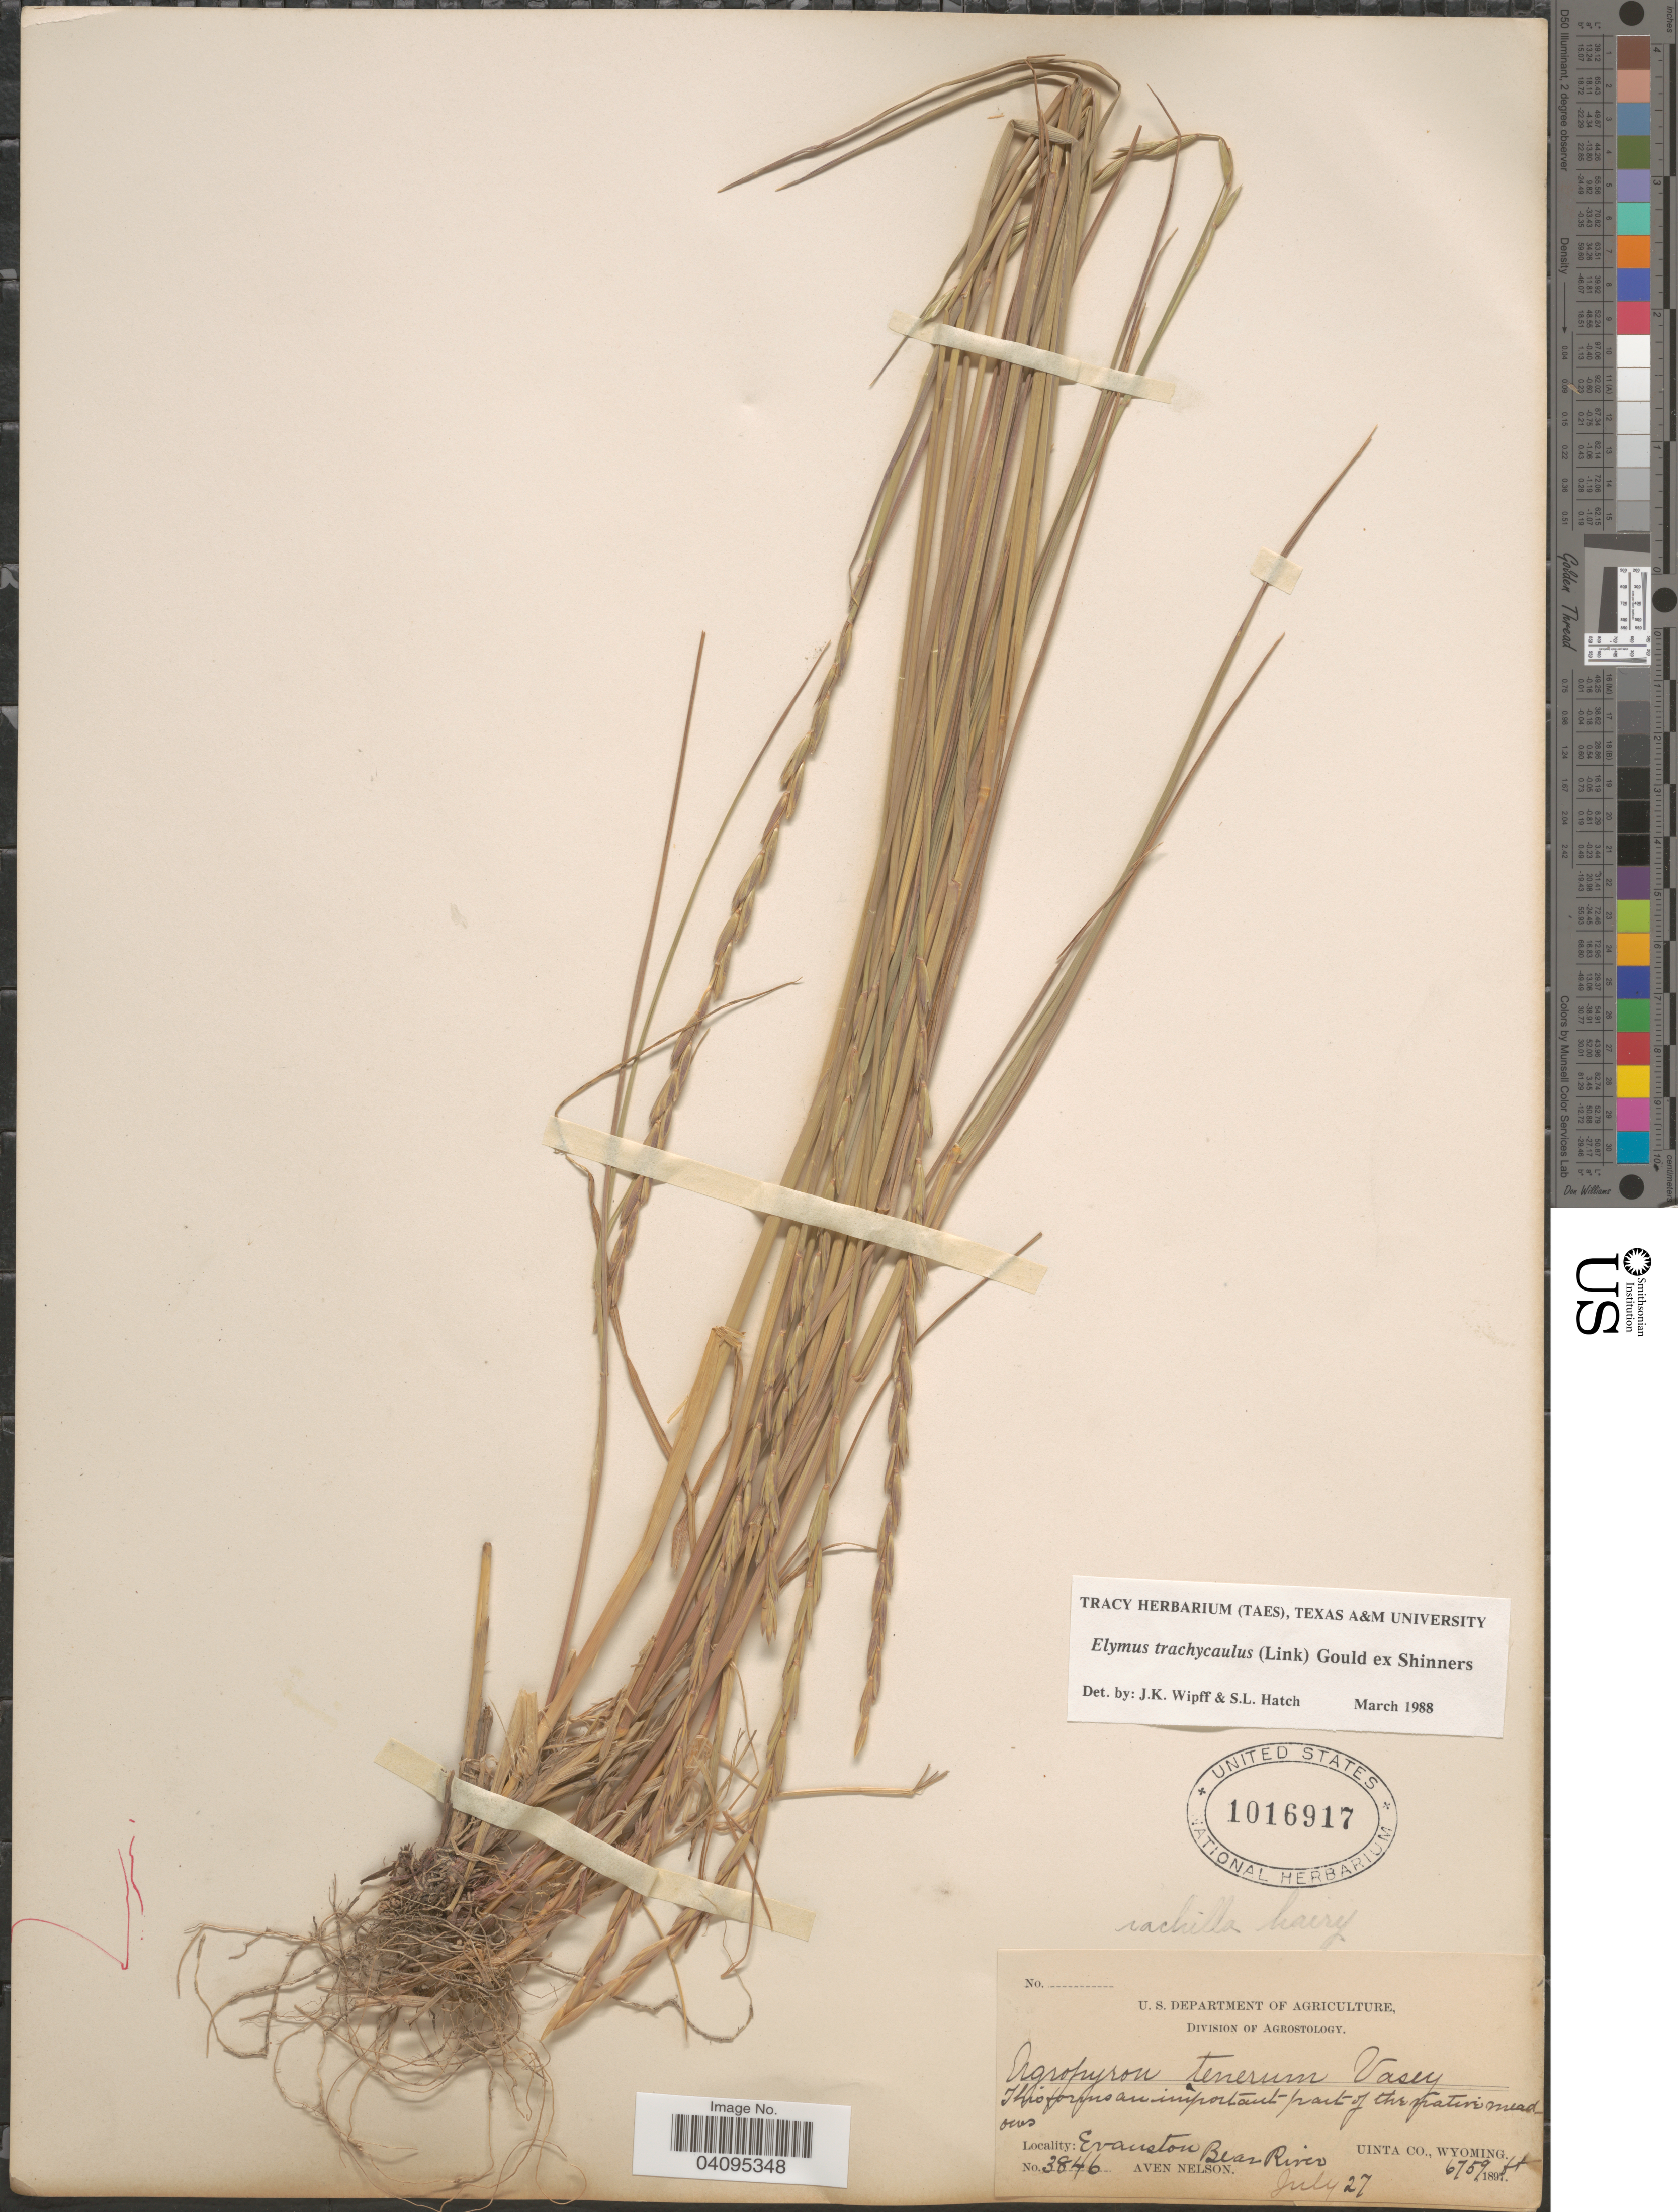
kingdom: Plantae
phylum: Tracheophyta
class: Liliopsida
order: Poales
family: Poaceae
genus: Elymus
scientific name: Elymus trachycaulus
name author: (Link) Gould ex Shinners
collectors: A. Nelson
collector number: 3846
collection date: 1897-07-27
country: United States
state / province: Wyoming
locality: Evanston. Bear River. Uinta Co.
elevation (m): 2060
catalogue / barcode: US 1016917